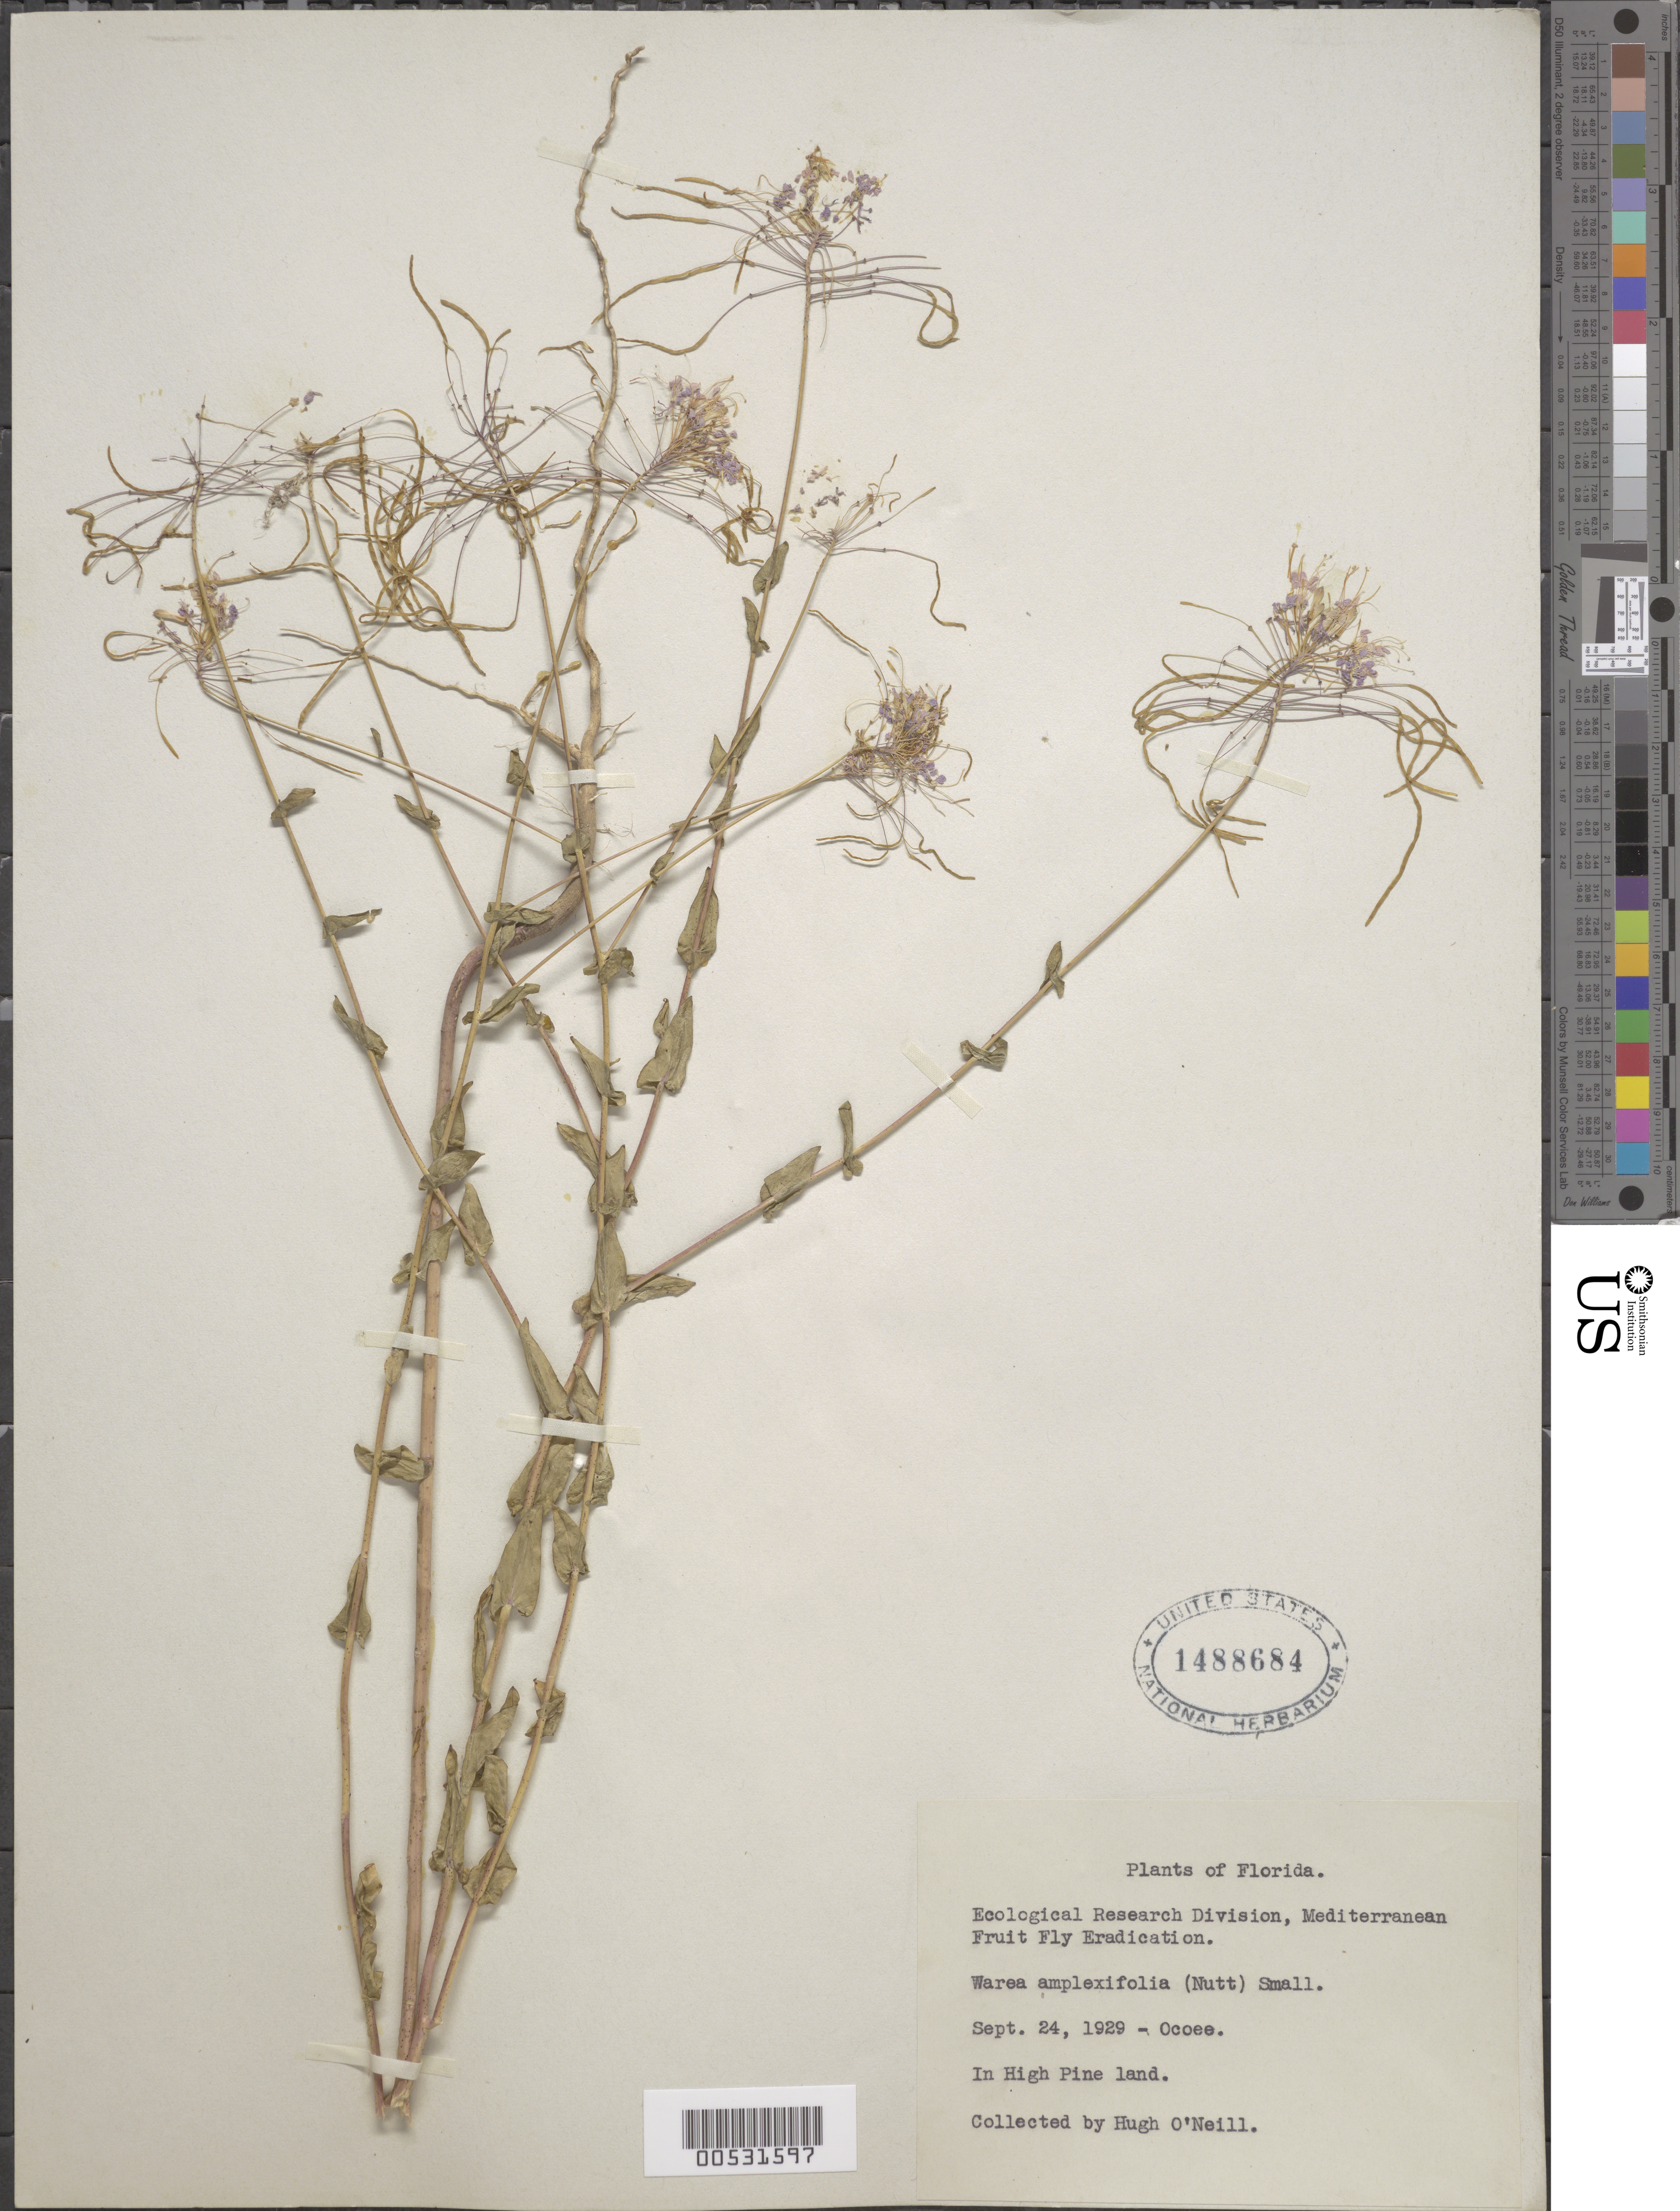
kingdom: Plantae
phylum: Tracheophyta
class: Magnoliopsida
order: Brassicales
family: Brassicaceae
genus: Warea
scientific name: Warea amplexifolia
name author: Nutt.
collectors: H. O'Neill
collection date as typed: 24 Sep 1929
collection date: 1929-09-24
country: United States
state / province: Florida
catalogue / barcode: US 1488684